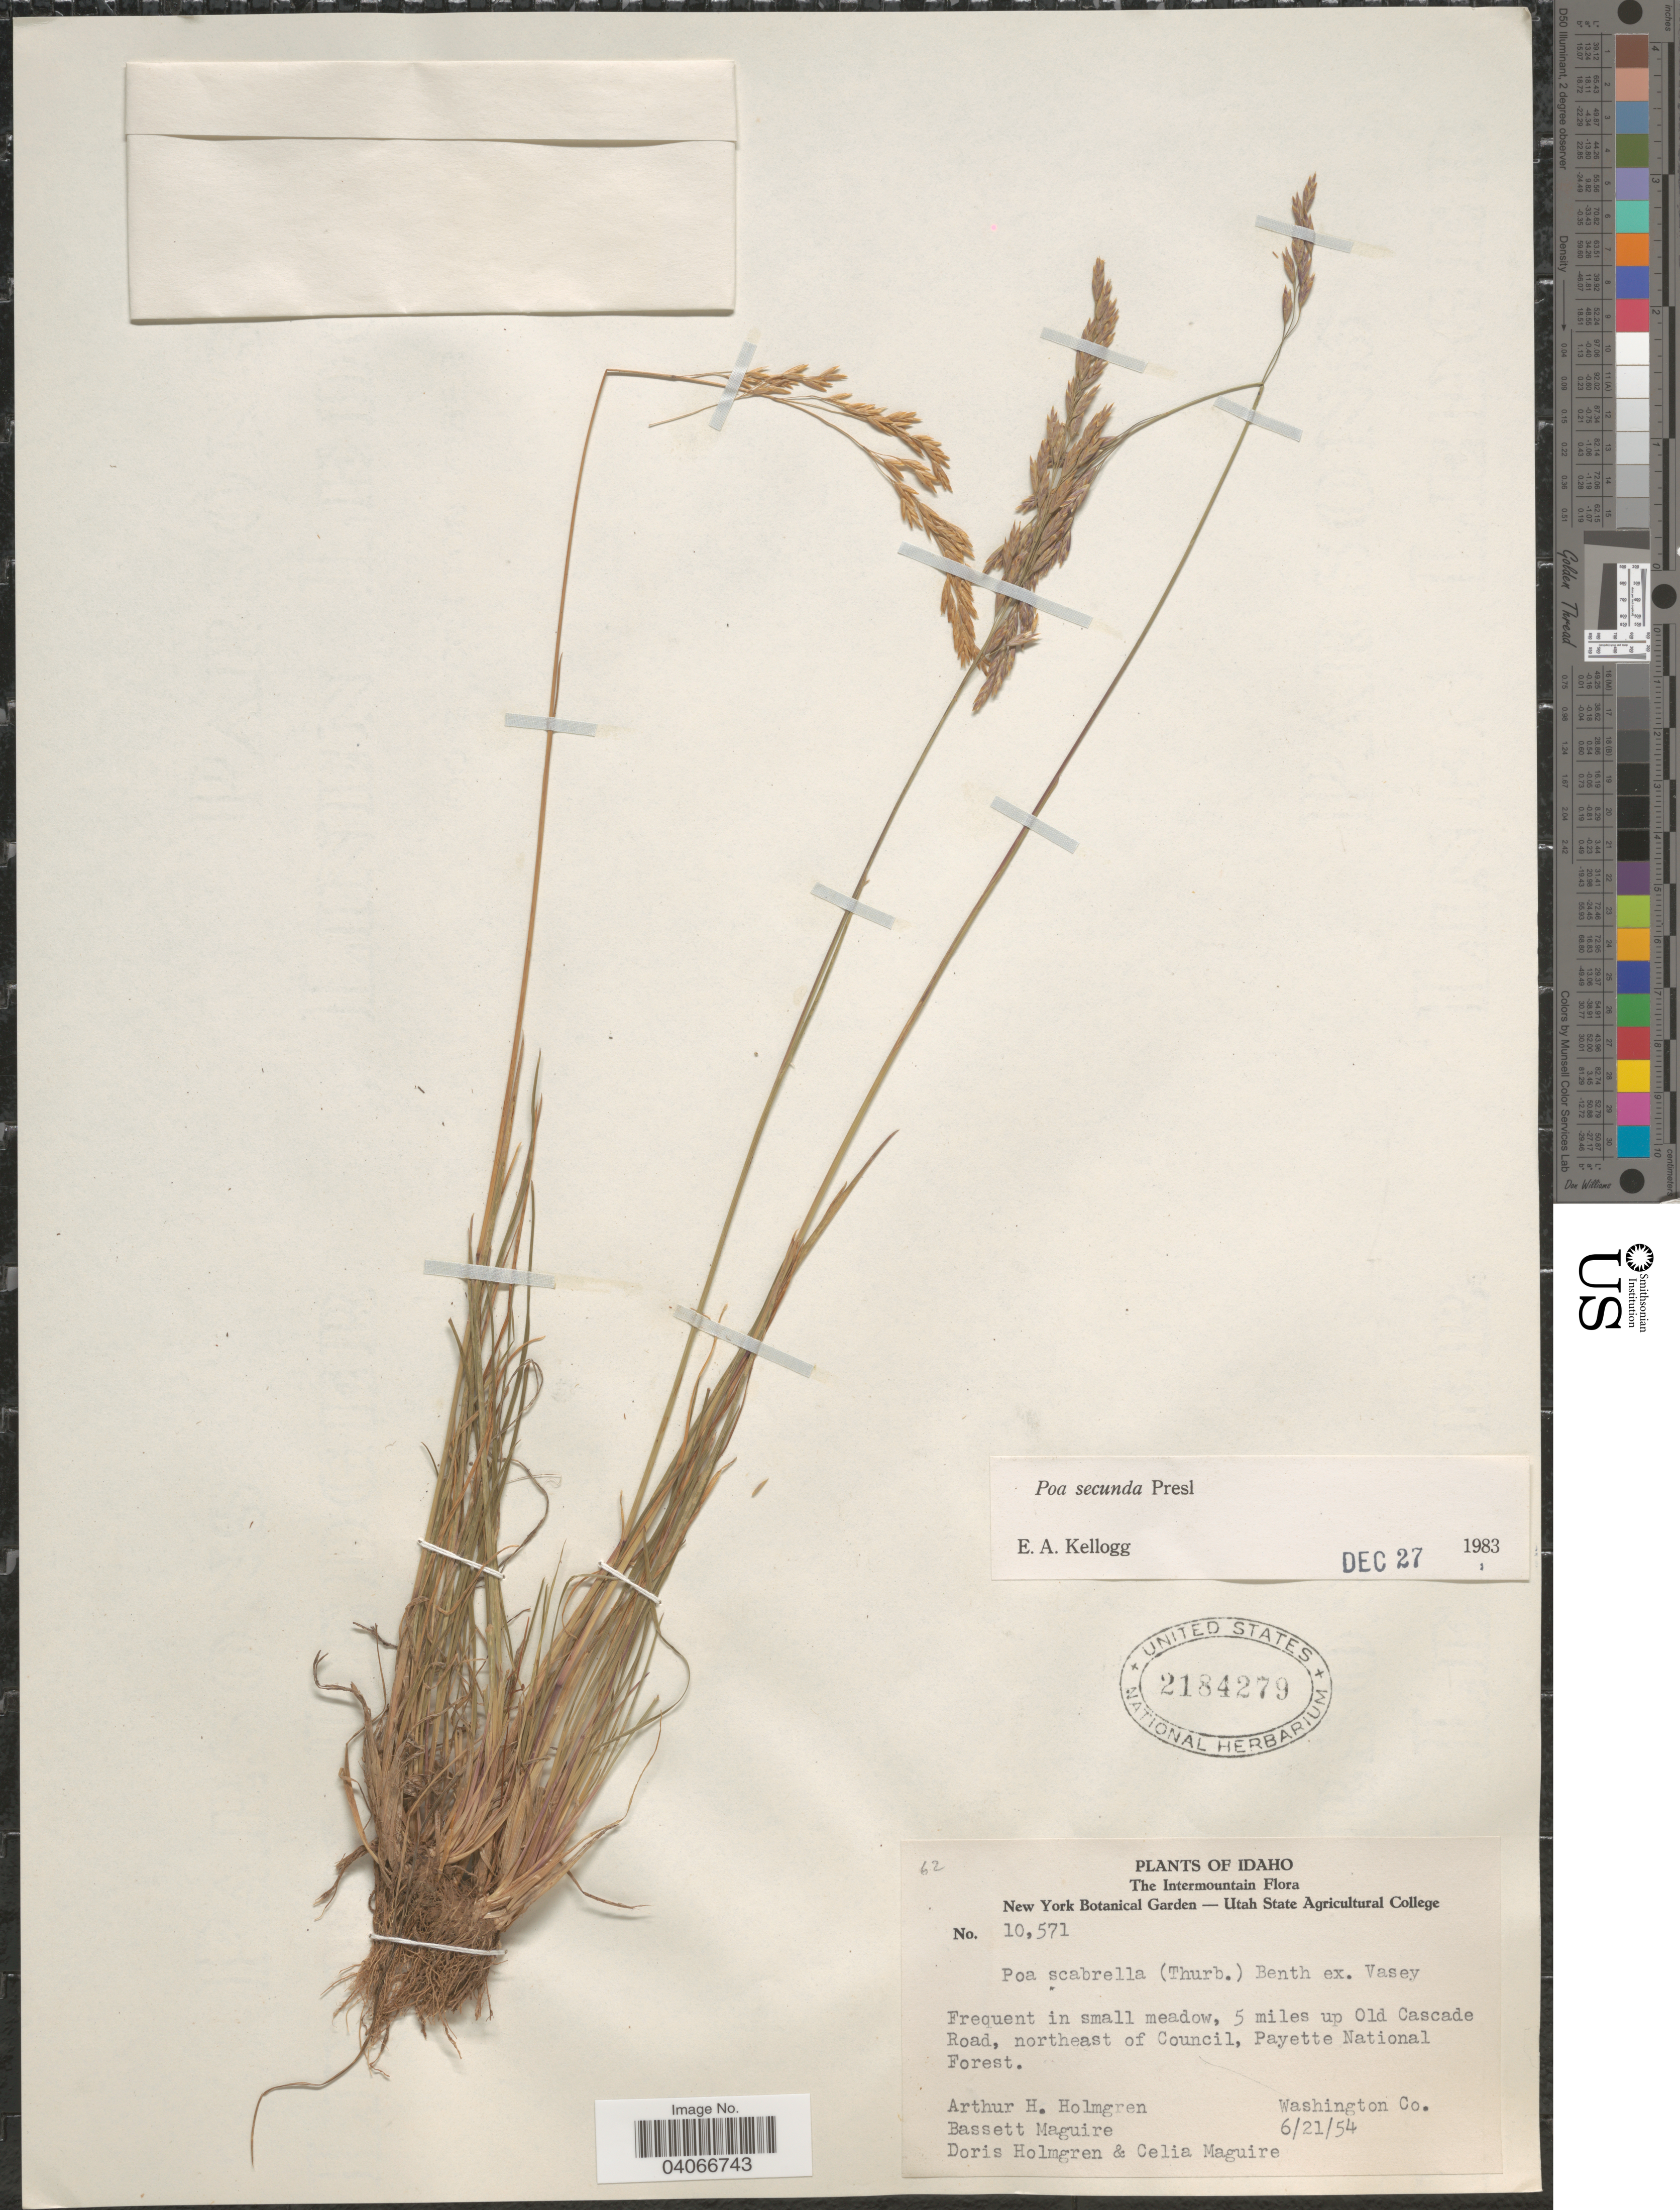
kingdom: Plantae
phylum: Tracheophyta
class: Liliopsida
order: Poales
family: Poaceae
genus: Poa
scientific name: Poa secunda subsp. secunda var. scabrella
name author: (Thurb.) Soreng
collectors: A. H. Holmgren, B. Maguire, D. E. Holmgren & C. K. Maguire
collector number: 10571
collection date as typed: Transcribed d/m/y: 21/6/54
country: United States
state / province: Idaho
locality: The Intermountain. 5 miles up Old Cascade Road, northeast of Council, Payette National Forest. Washington Co.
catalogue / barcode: US 2184279